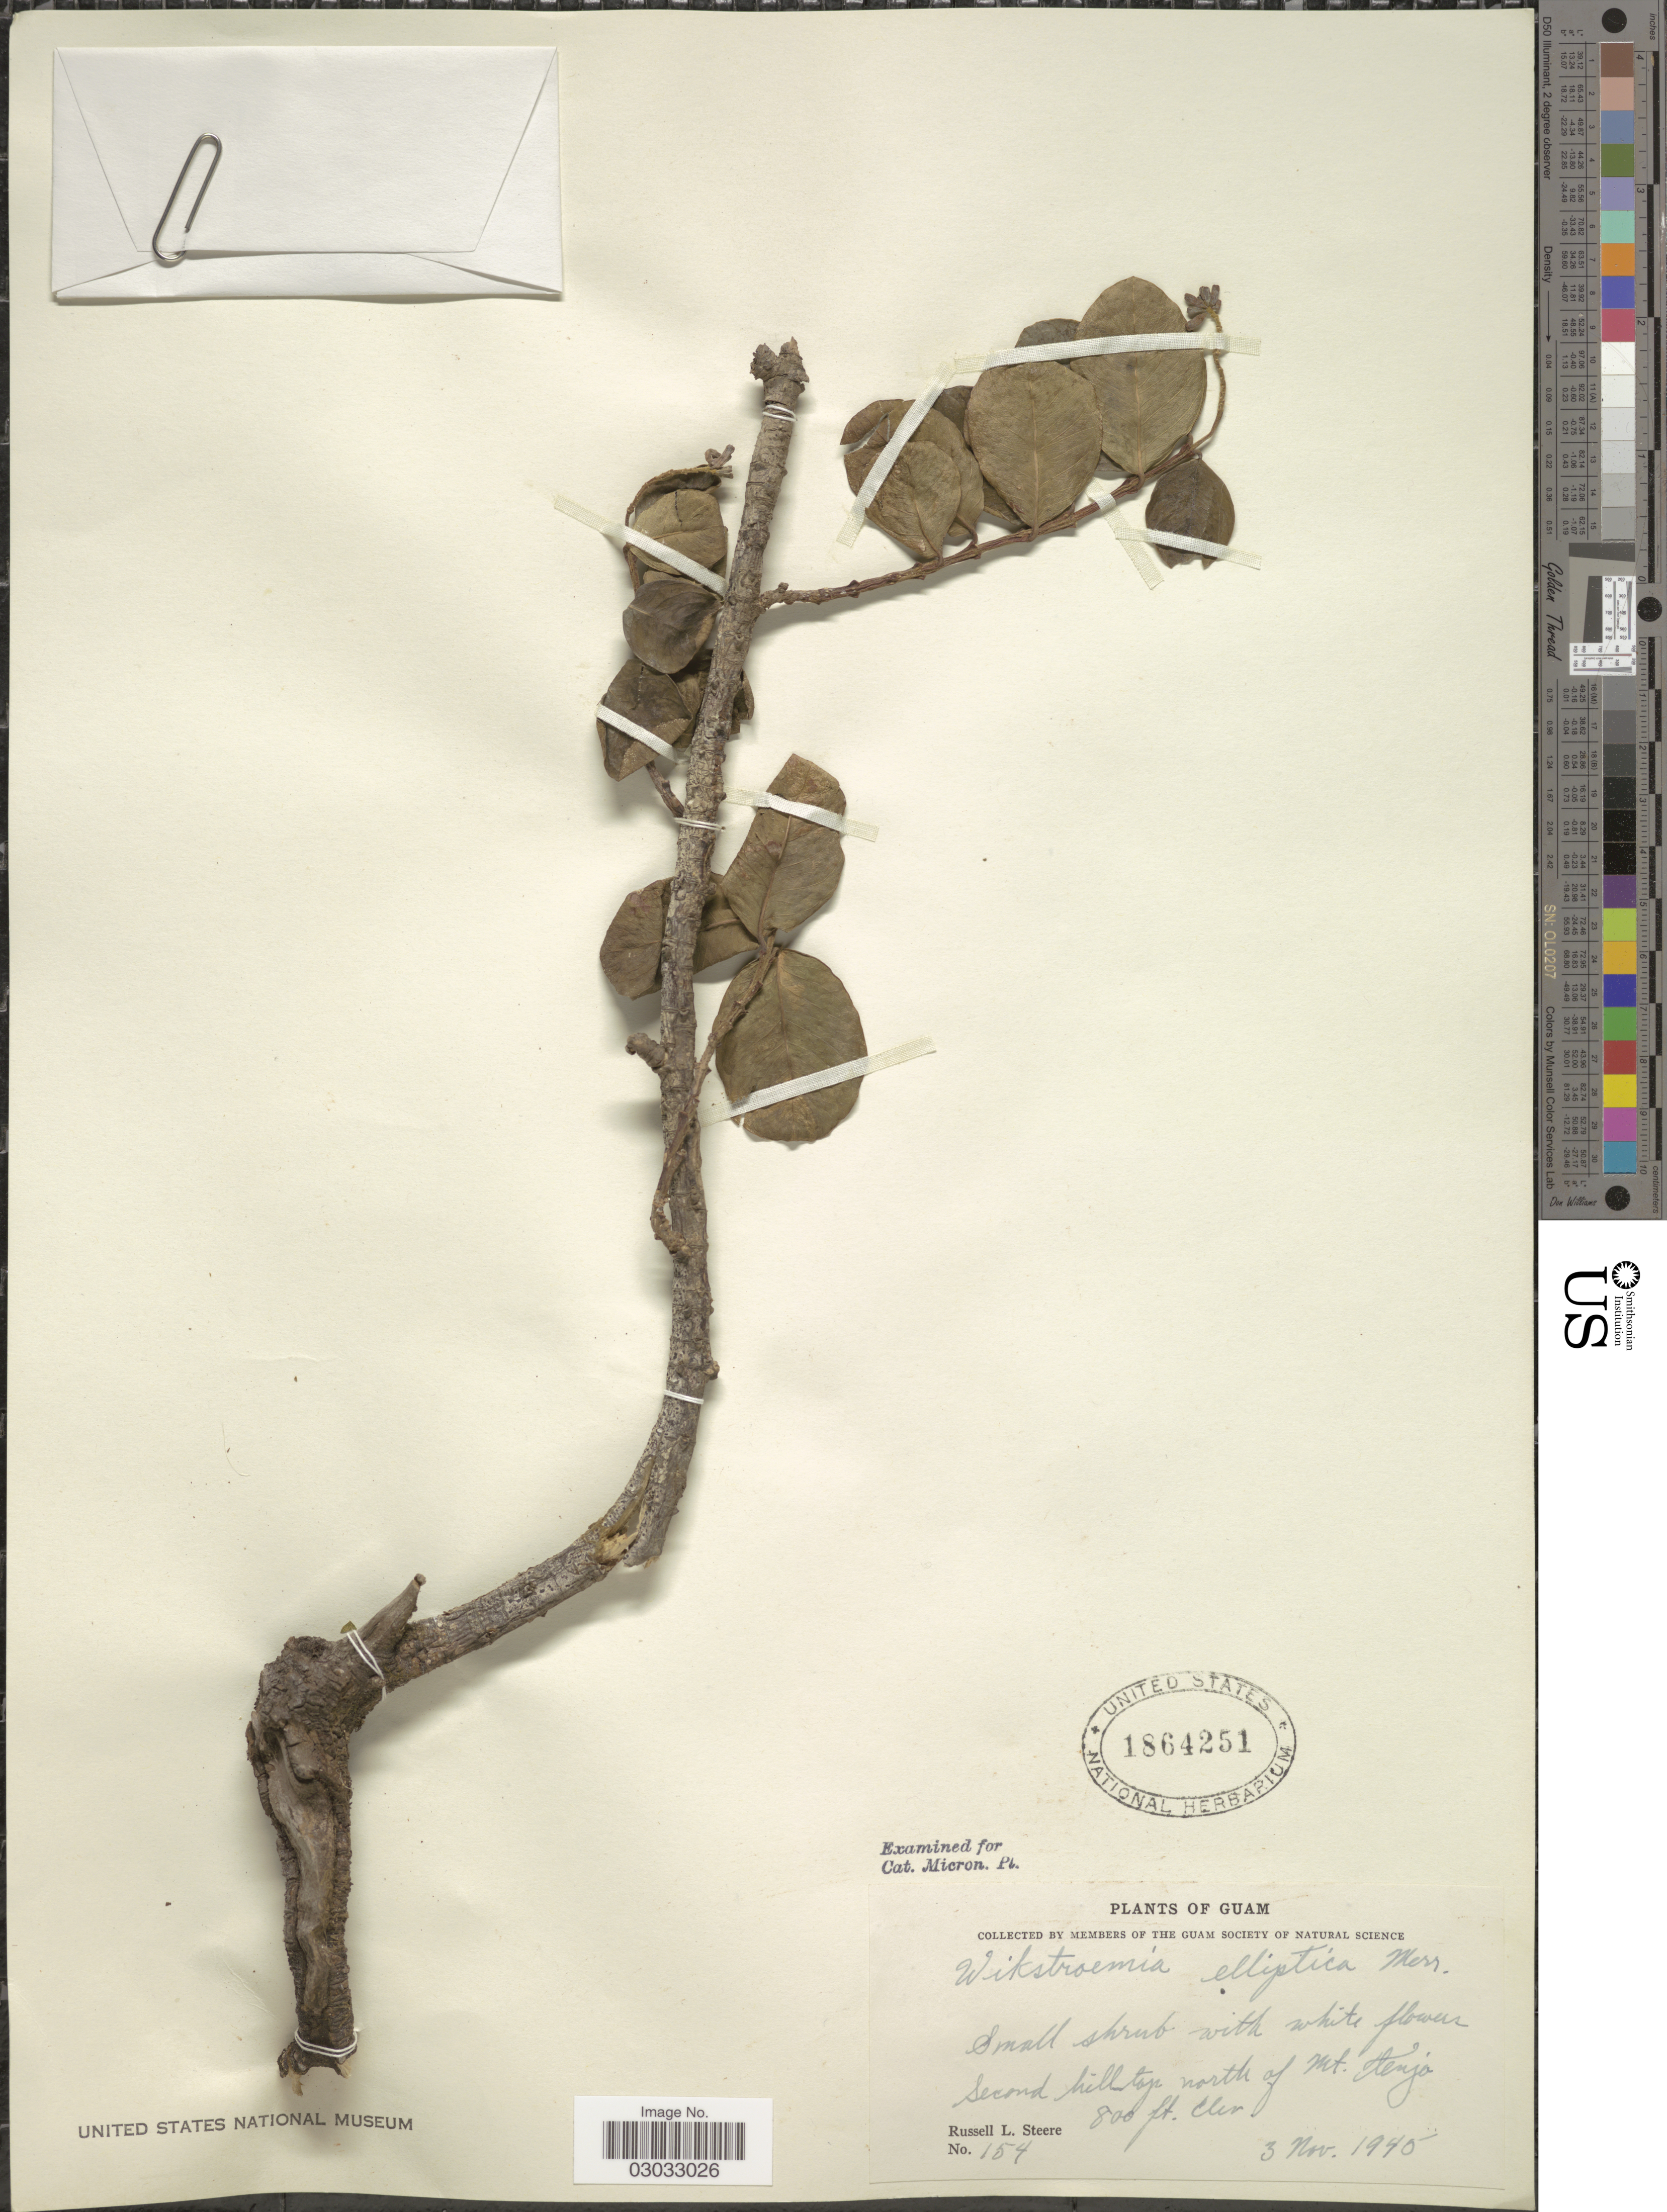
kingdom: Plantae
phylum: Tracheophyta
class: Magnoliopsida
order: Malvales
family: Thymelaeaceae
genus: Wikstroemia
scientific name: Wikstroemia elliptica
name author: Merr.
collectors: R. L. Steere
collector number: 154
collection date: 1945-11-03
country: Guam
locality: Second hilltop north of Mt. Tenjo.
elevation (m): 244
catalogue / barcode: US 1864251